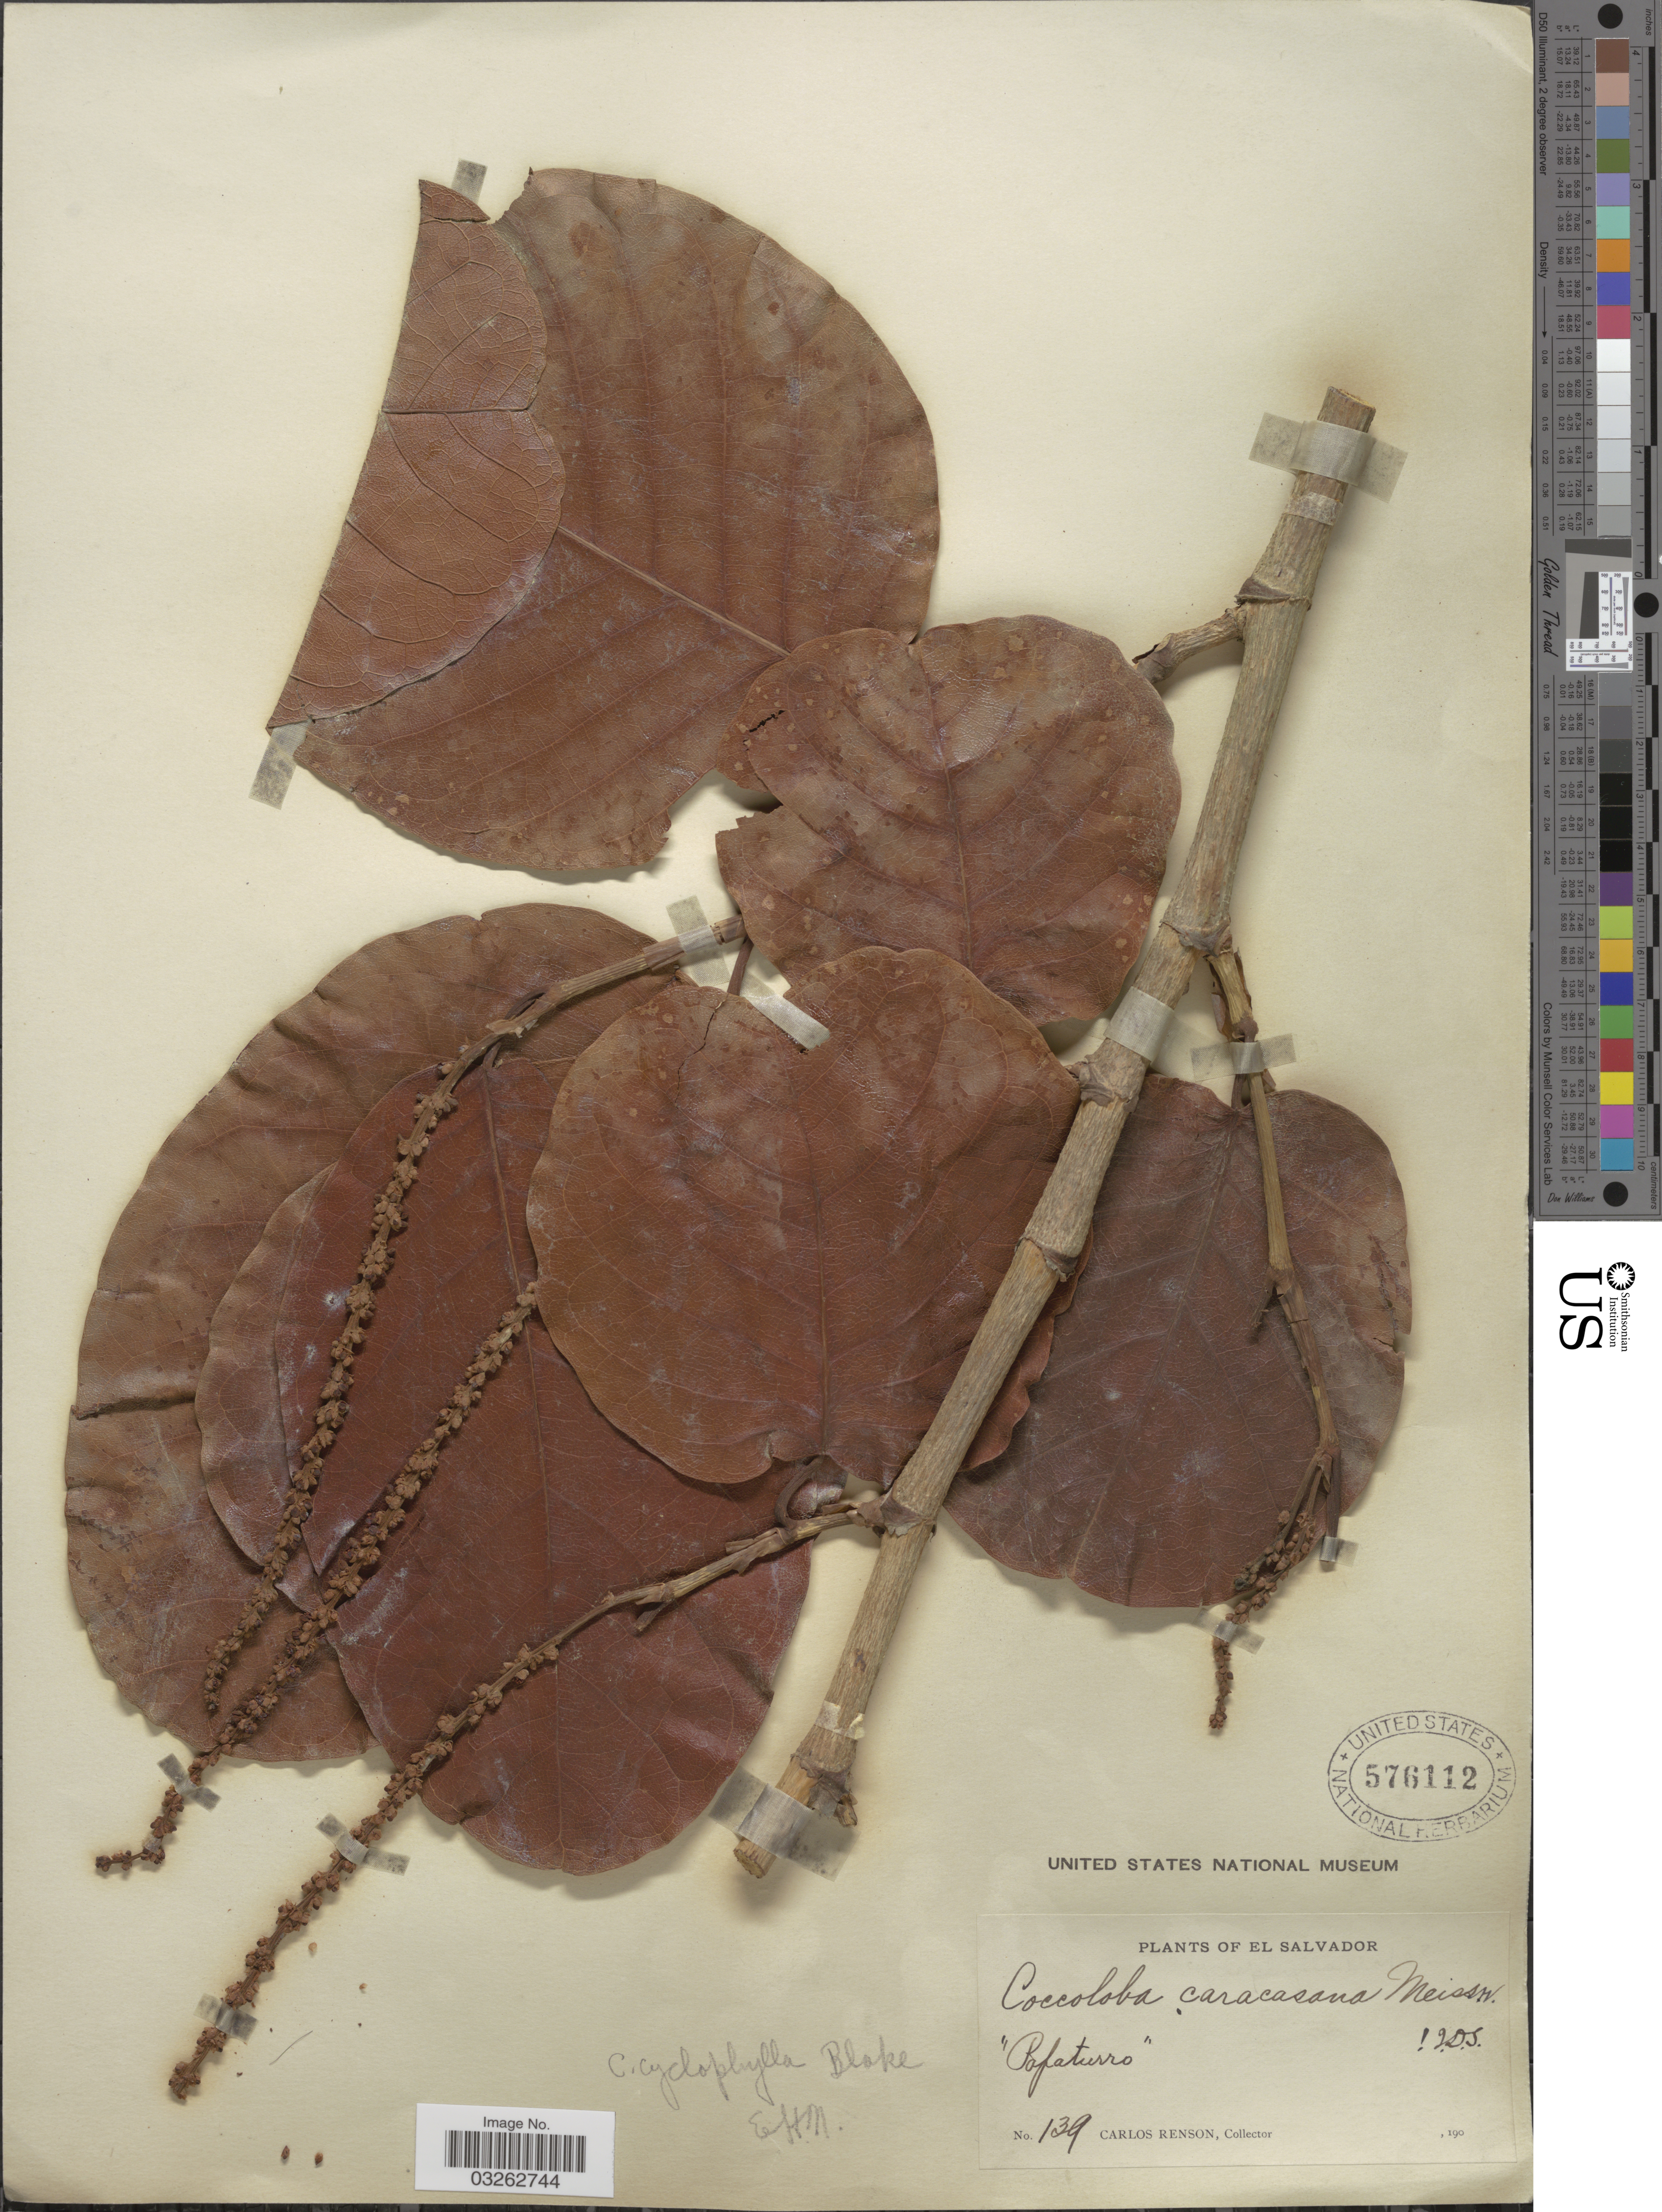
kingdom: Plantae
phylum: Tracheophyta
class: Magnoliopsida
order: Caryophyllales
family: Polygonaceae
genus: Coccoloba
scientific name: Coccoloba cyclophylla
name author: S.F. Blake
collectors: C. Renson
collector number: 139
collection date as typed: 190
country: El Salvador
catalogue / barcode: US 576112